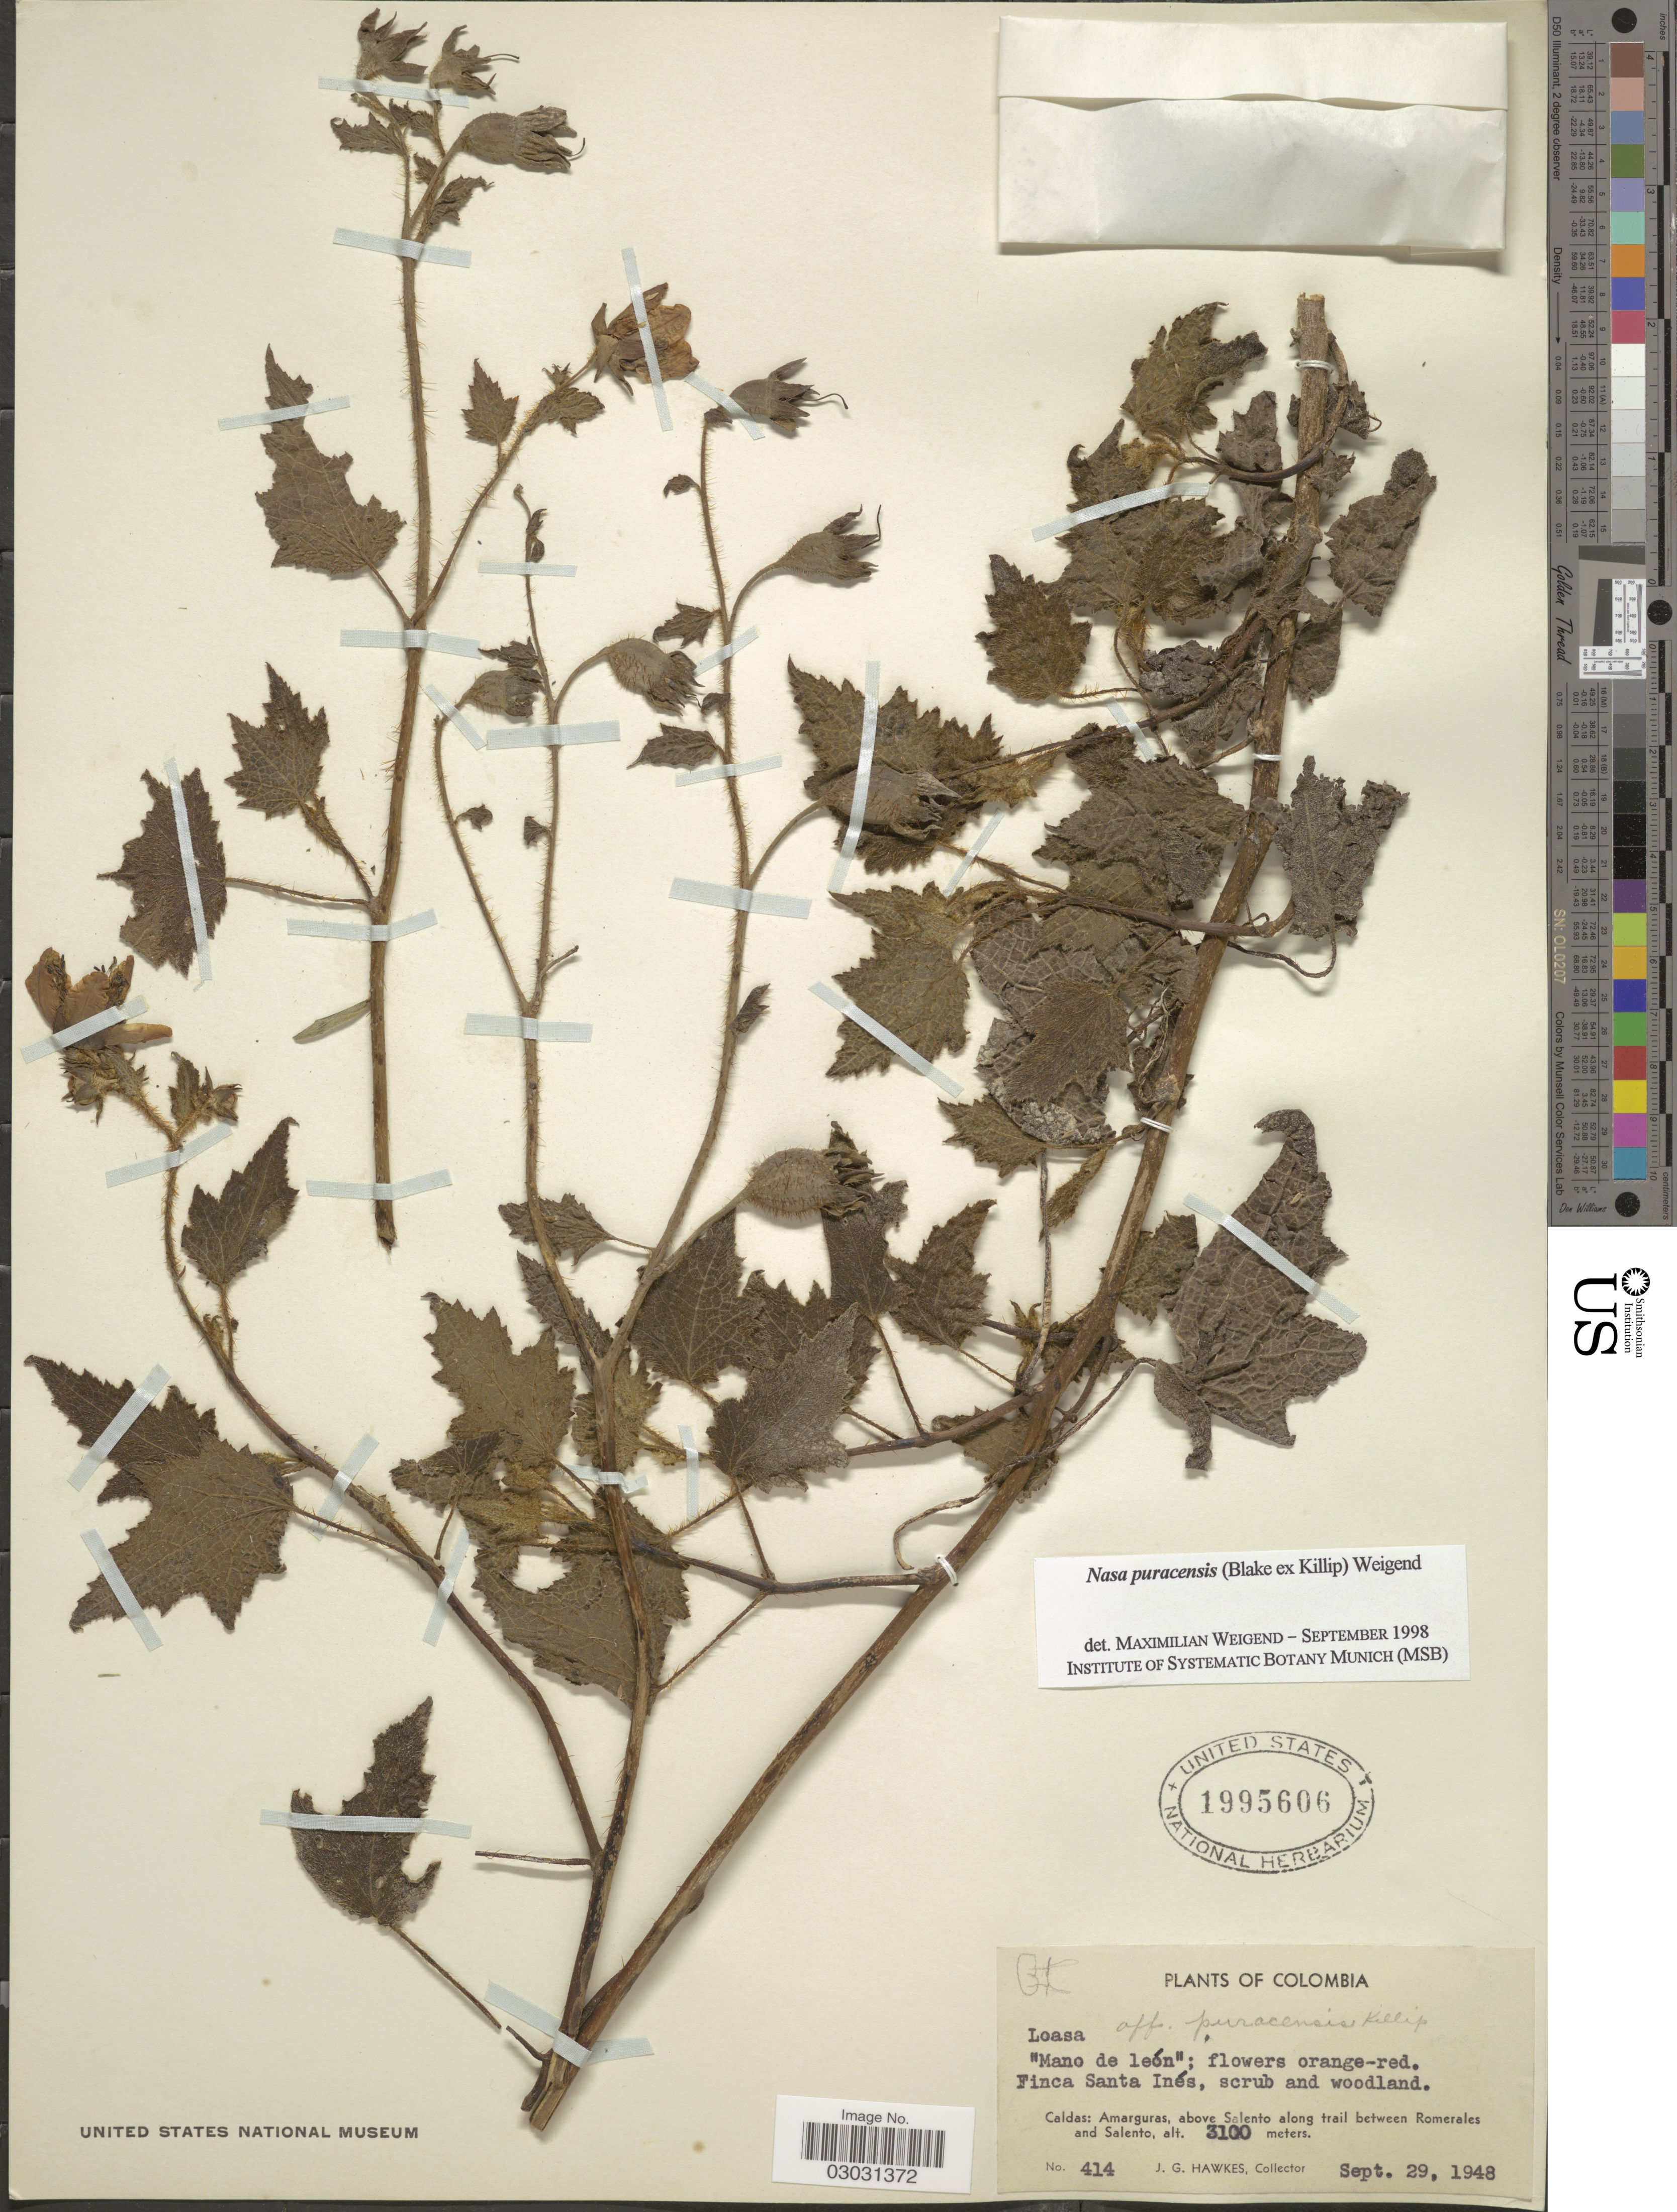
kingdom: Plantae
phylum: Tracheophyta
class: Magnoliopsida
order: Cornales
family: Loasaceae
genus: Nasa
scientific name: Nasa puracensis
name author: (Killip) Weigend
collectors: J. Hawkes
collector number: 414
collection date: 1948-09-29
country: Colombia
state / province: Caldas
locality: Finca Santa Inés. Amarguras, above Salento along trail between Romerales and Salento.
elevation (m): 3100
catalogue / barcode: US 1995606